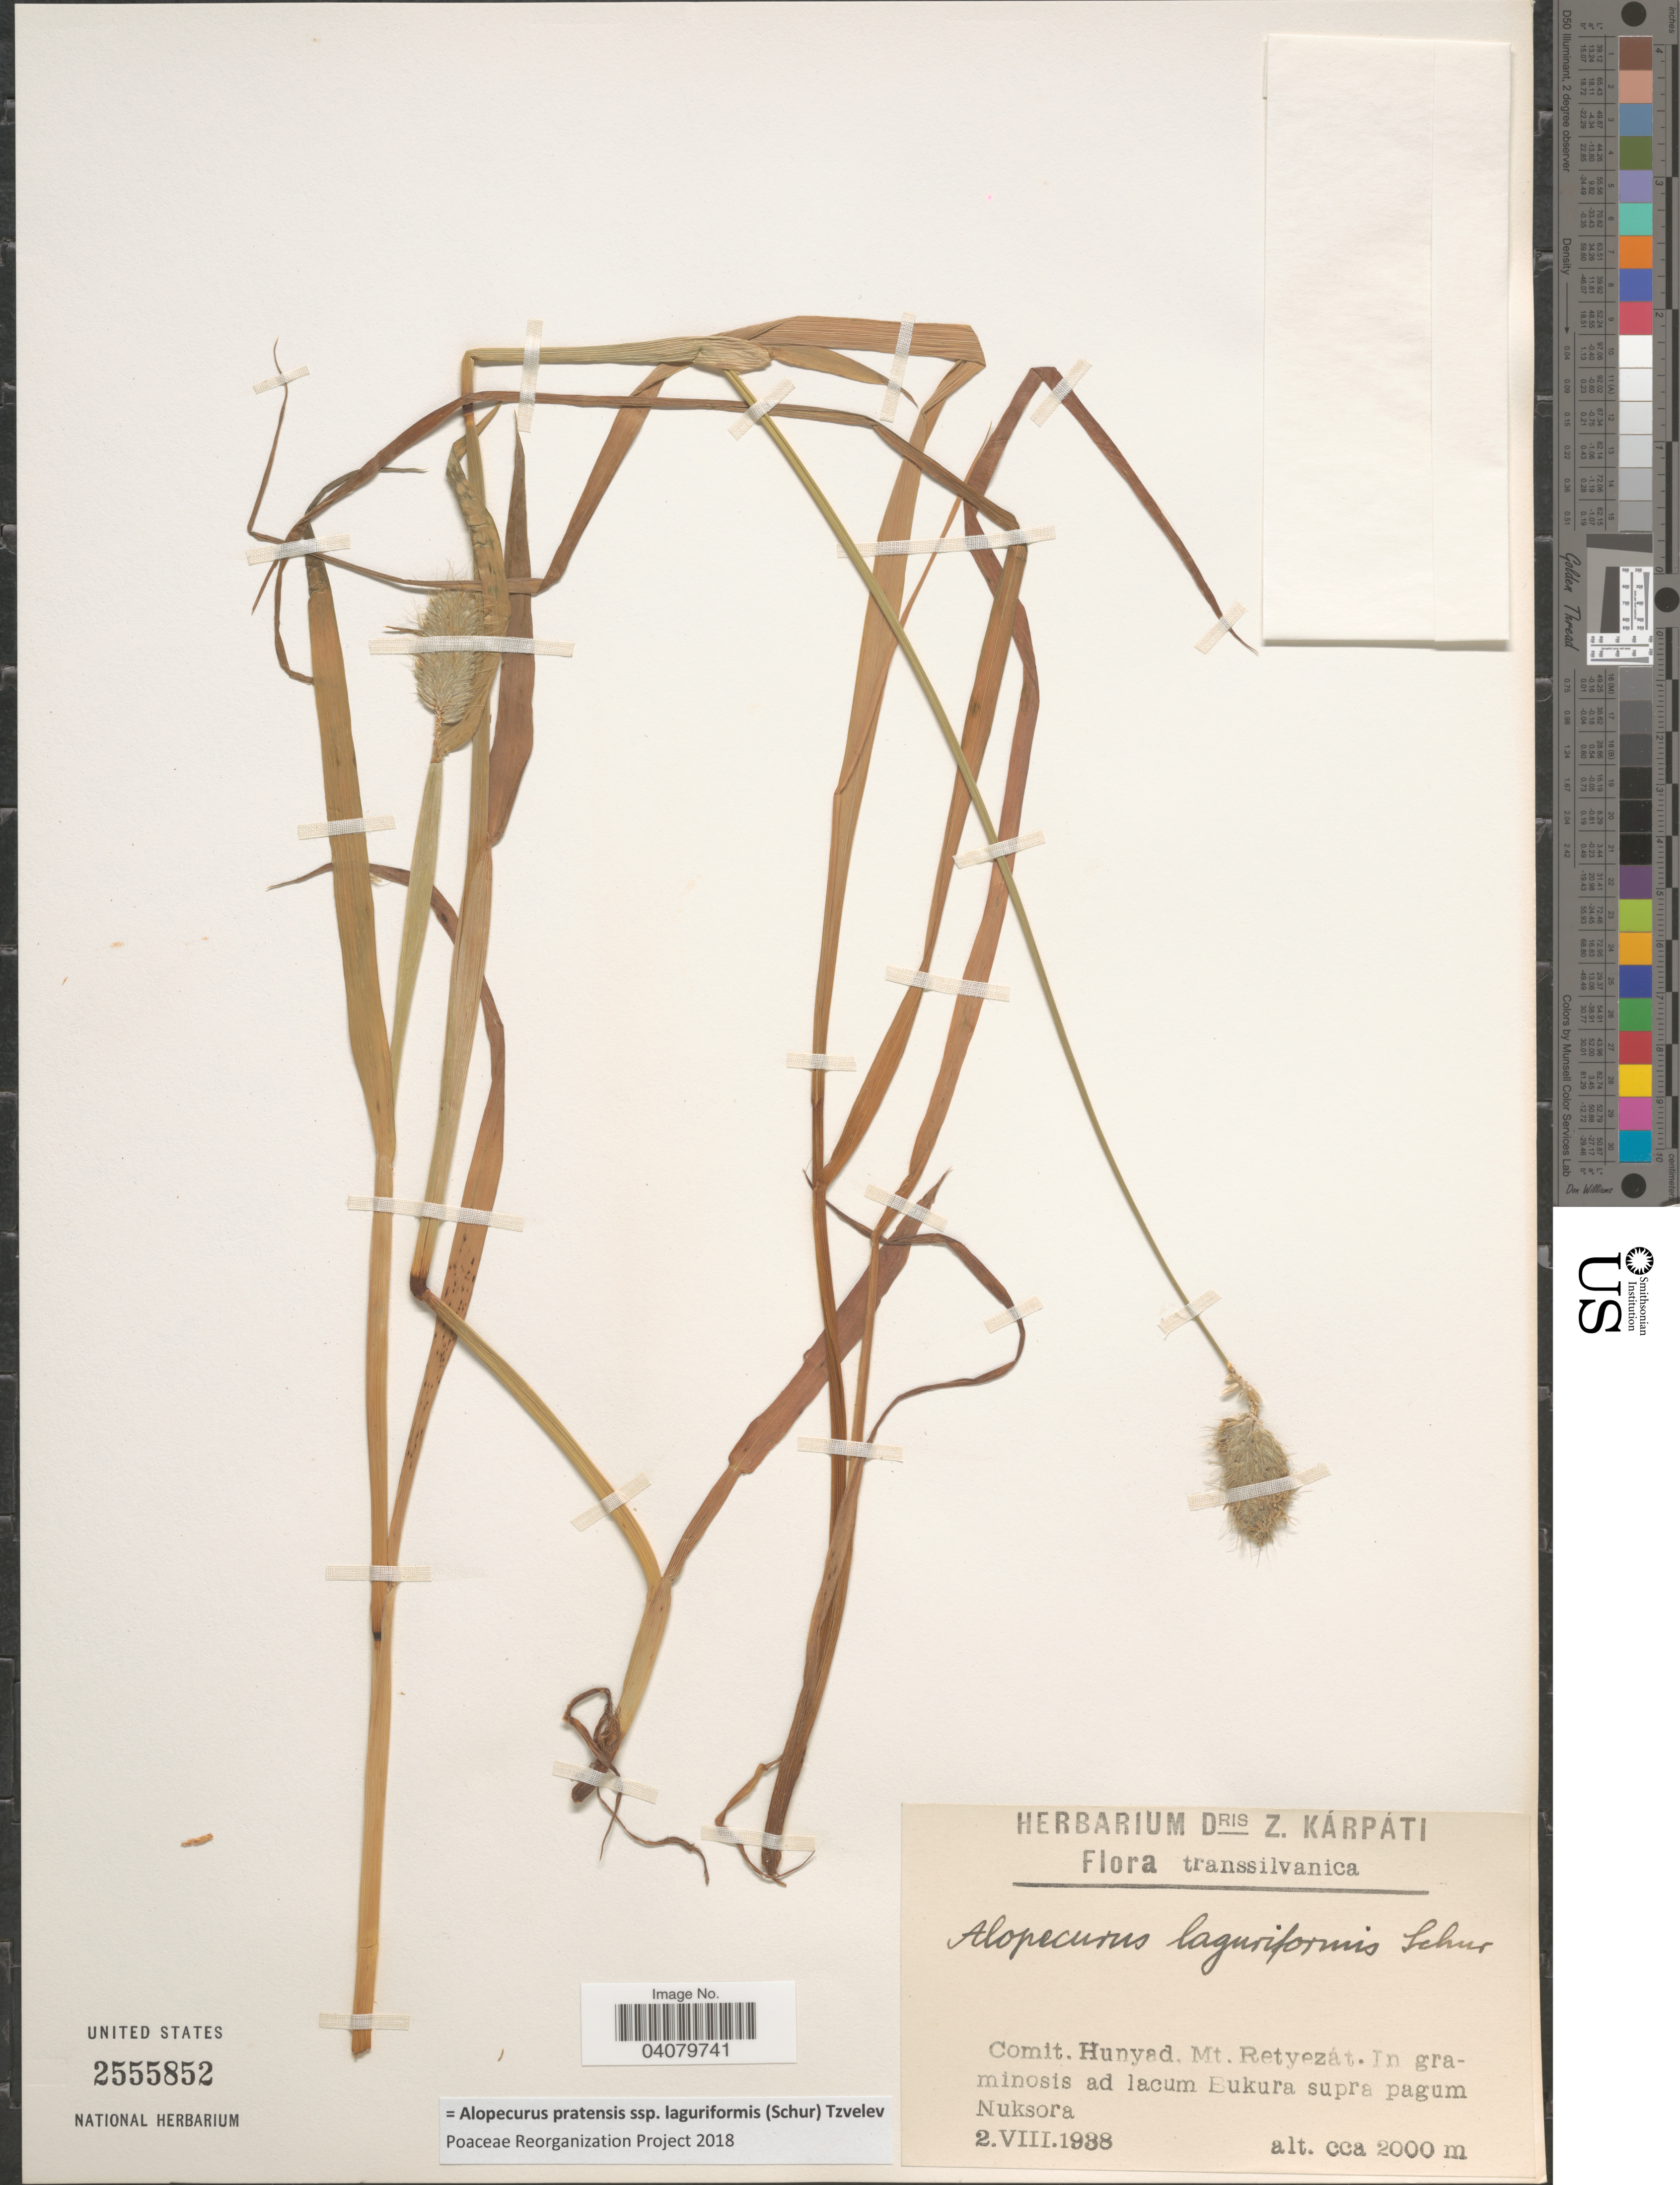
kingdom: Plantae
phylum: Tracheophyta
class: Liliopsida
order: Poales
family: Poaceae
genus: Alopecurus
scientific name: Alopecurus pratensis subsp. laguriformis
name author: (Schur) Tzvelev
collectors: ex herb. Dris Z. Karpati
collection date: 1938-08-02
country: Romania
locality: Transsilvanica. Comit. Hunyad. Mt. Retyezat. In graminosis ad lacum Bukura supra pagum Nuksora.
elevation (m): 2000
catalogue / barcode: US 2555852